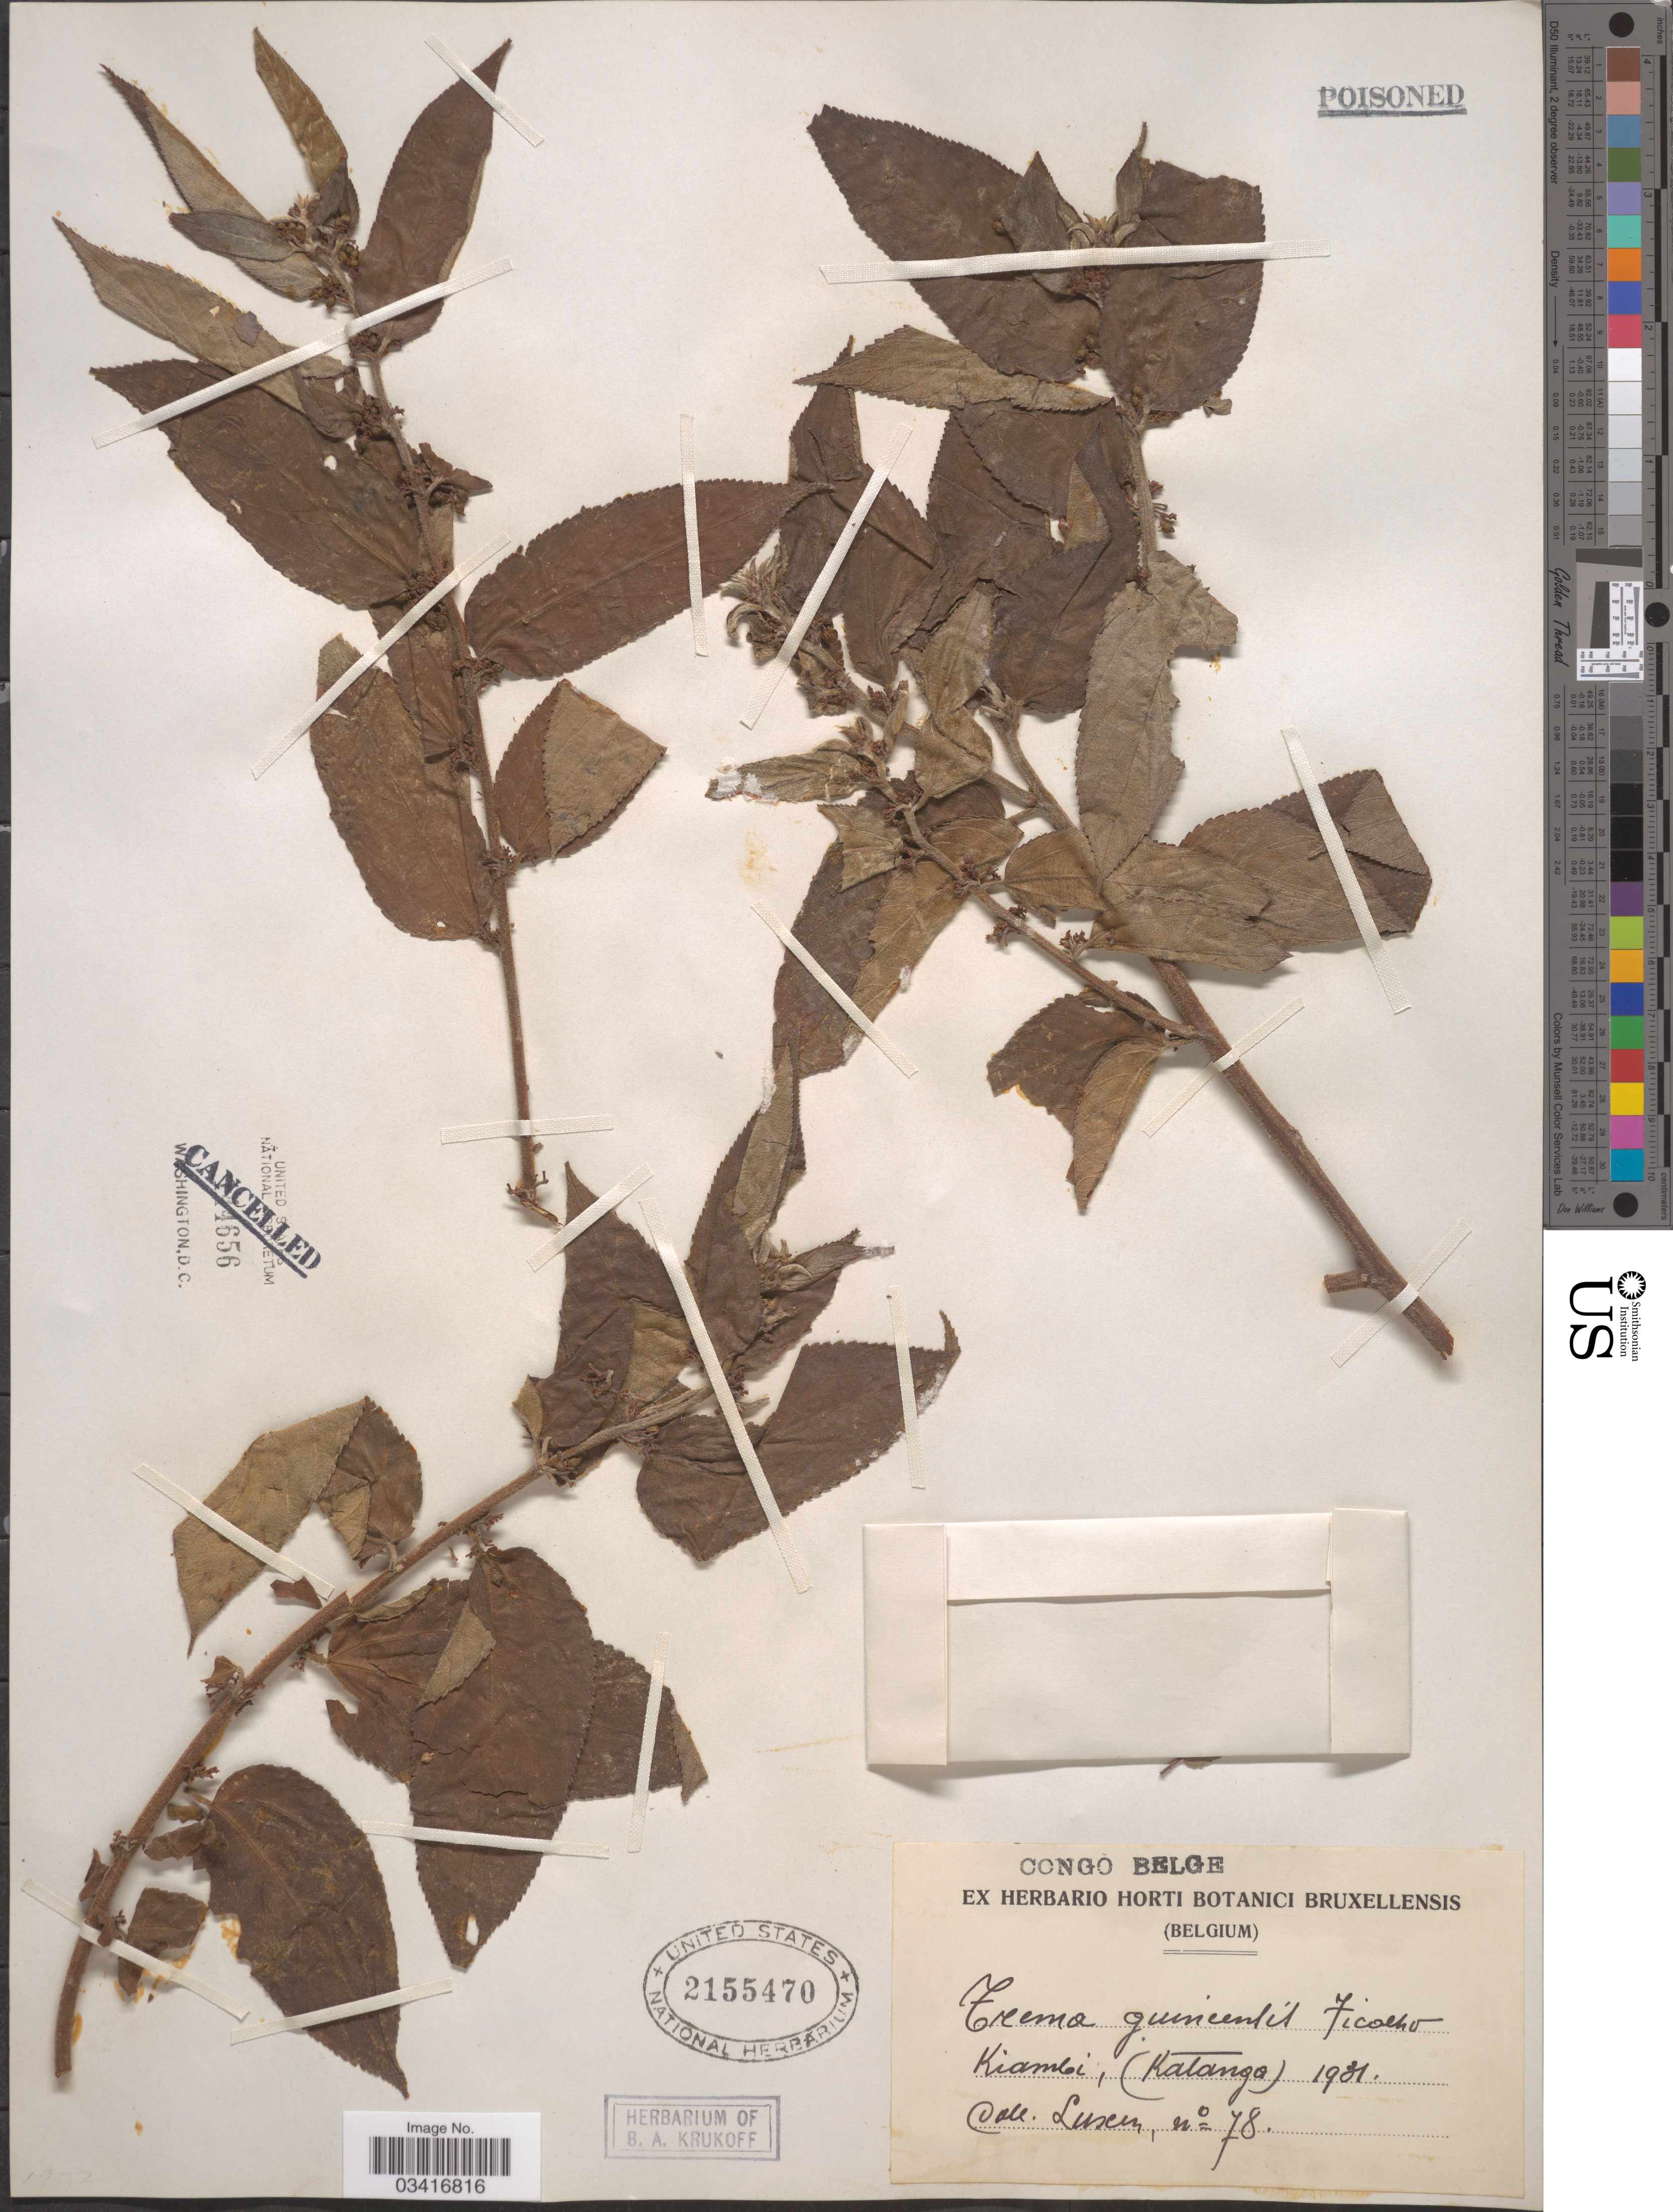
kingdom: Plantae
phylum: Tracheophyta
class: Magnoliopsida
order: Rosales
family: Cannabaceae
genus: Trema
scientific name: Trema guineense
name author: (Schumach. & Thonn.) Ficalho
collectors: Luxen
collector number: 78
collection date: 1931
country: Congo, Democratic Republic of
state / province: Tanganyika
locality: Congo Belge. Kiambi.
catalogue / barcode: US 2155470